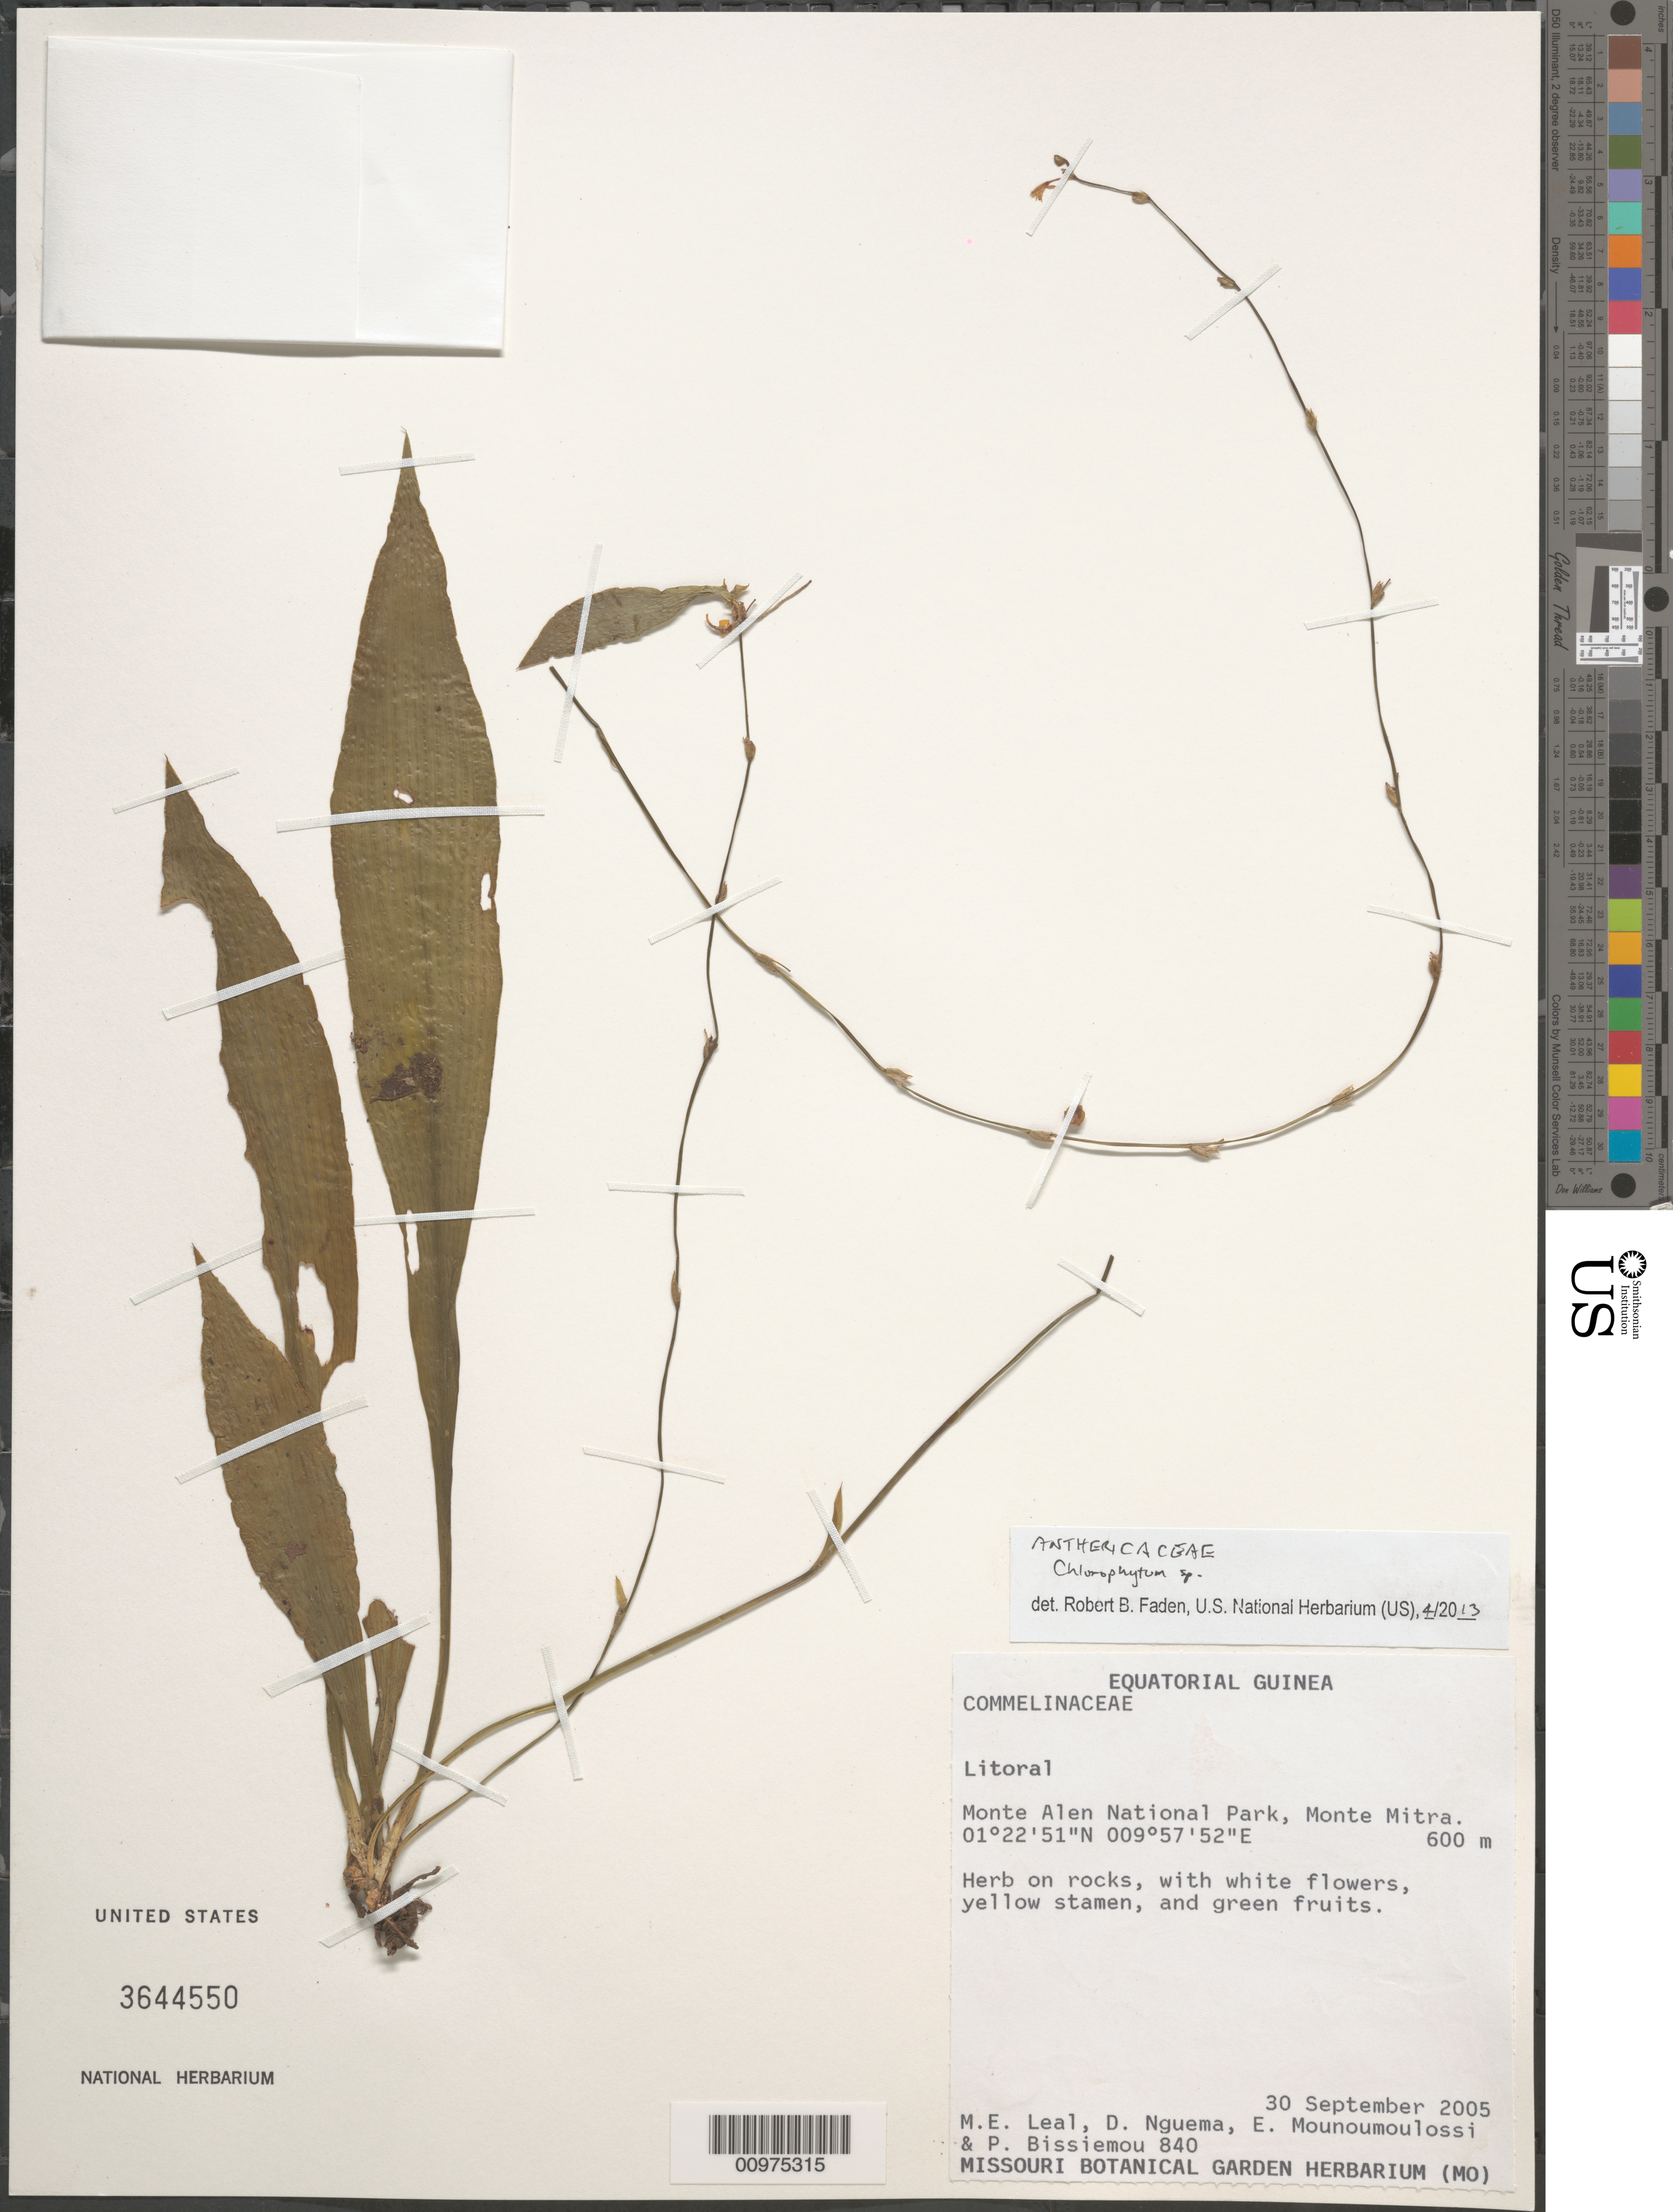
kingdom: Plantae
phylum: Tracheophyta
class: Liliopsida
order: Asparagales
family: Asparagaceae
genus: Chlorophytum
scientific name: Chlorophytum sp.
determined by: Faden, Robert B., (US), Smithsonian Institution - National Museum of Natural History (UNITED STATES)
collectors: M. E. Leal et al.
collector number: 840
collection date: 2005-09-30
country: Equatorial Guinea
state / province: Litoral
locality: Monte Alen National Park, Monte Mitra.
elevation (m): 600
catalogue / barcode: US 3644550